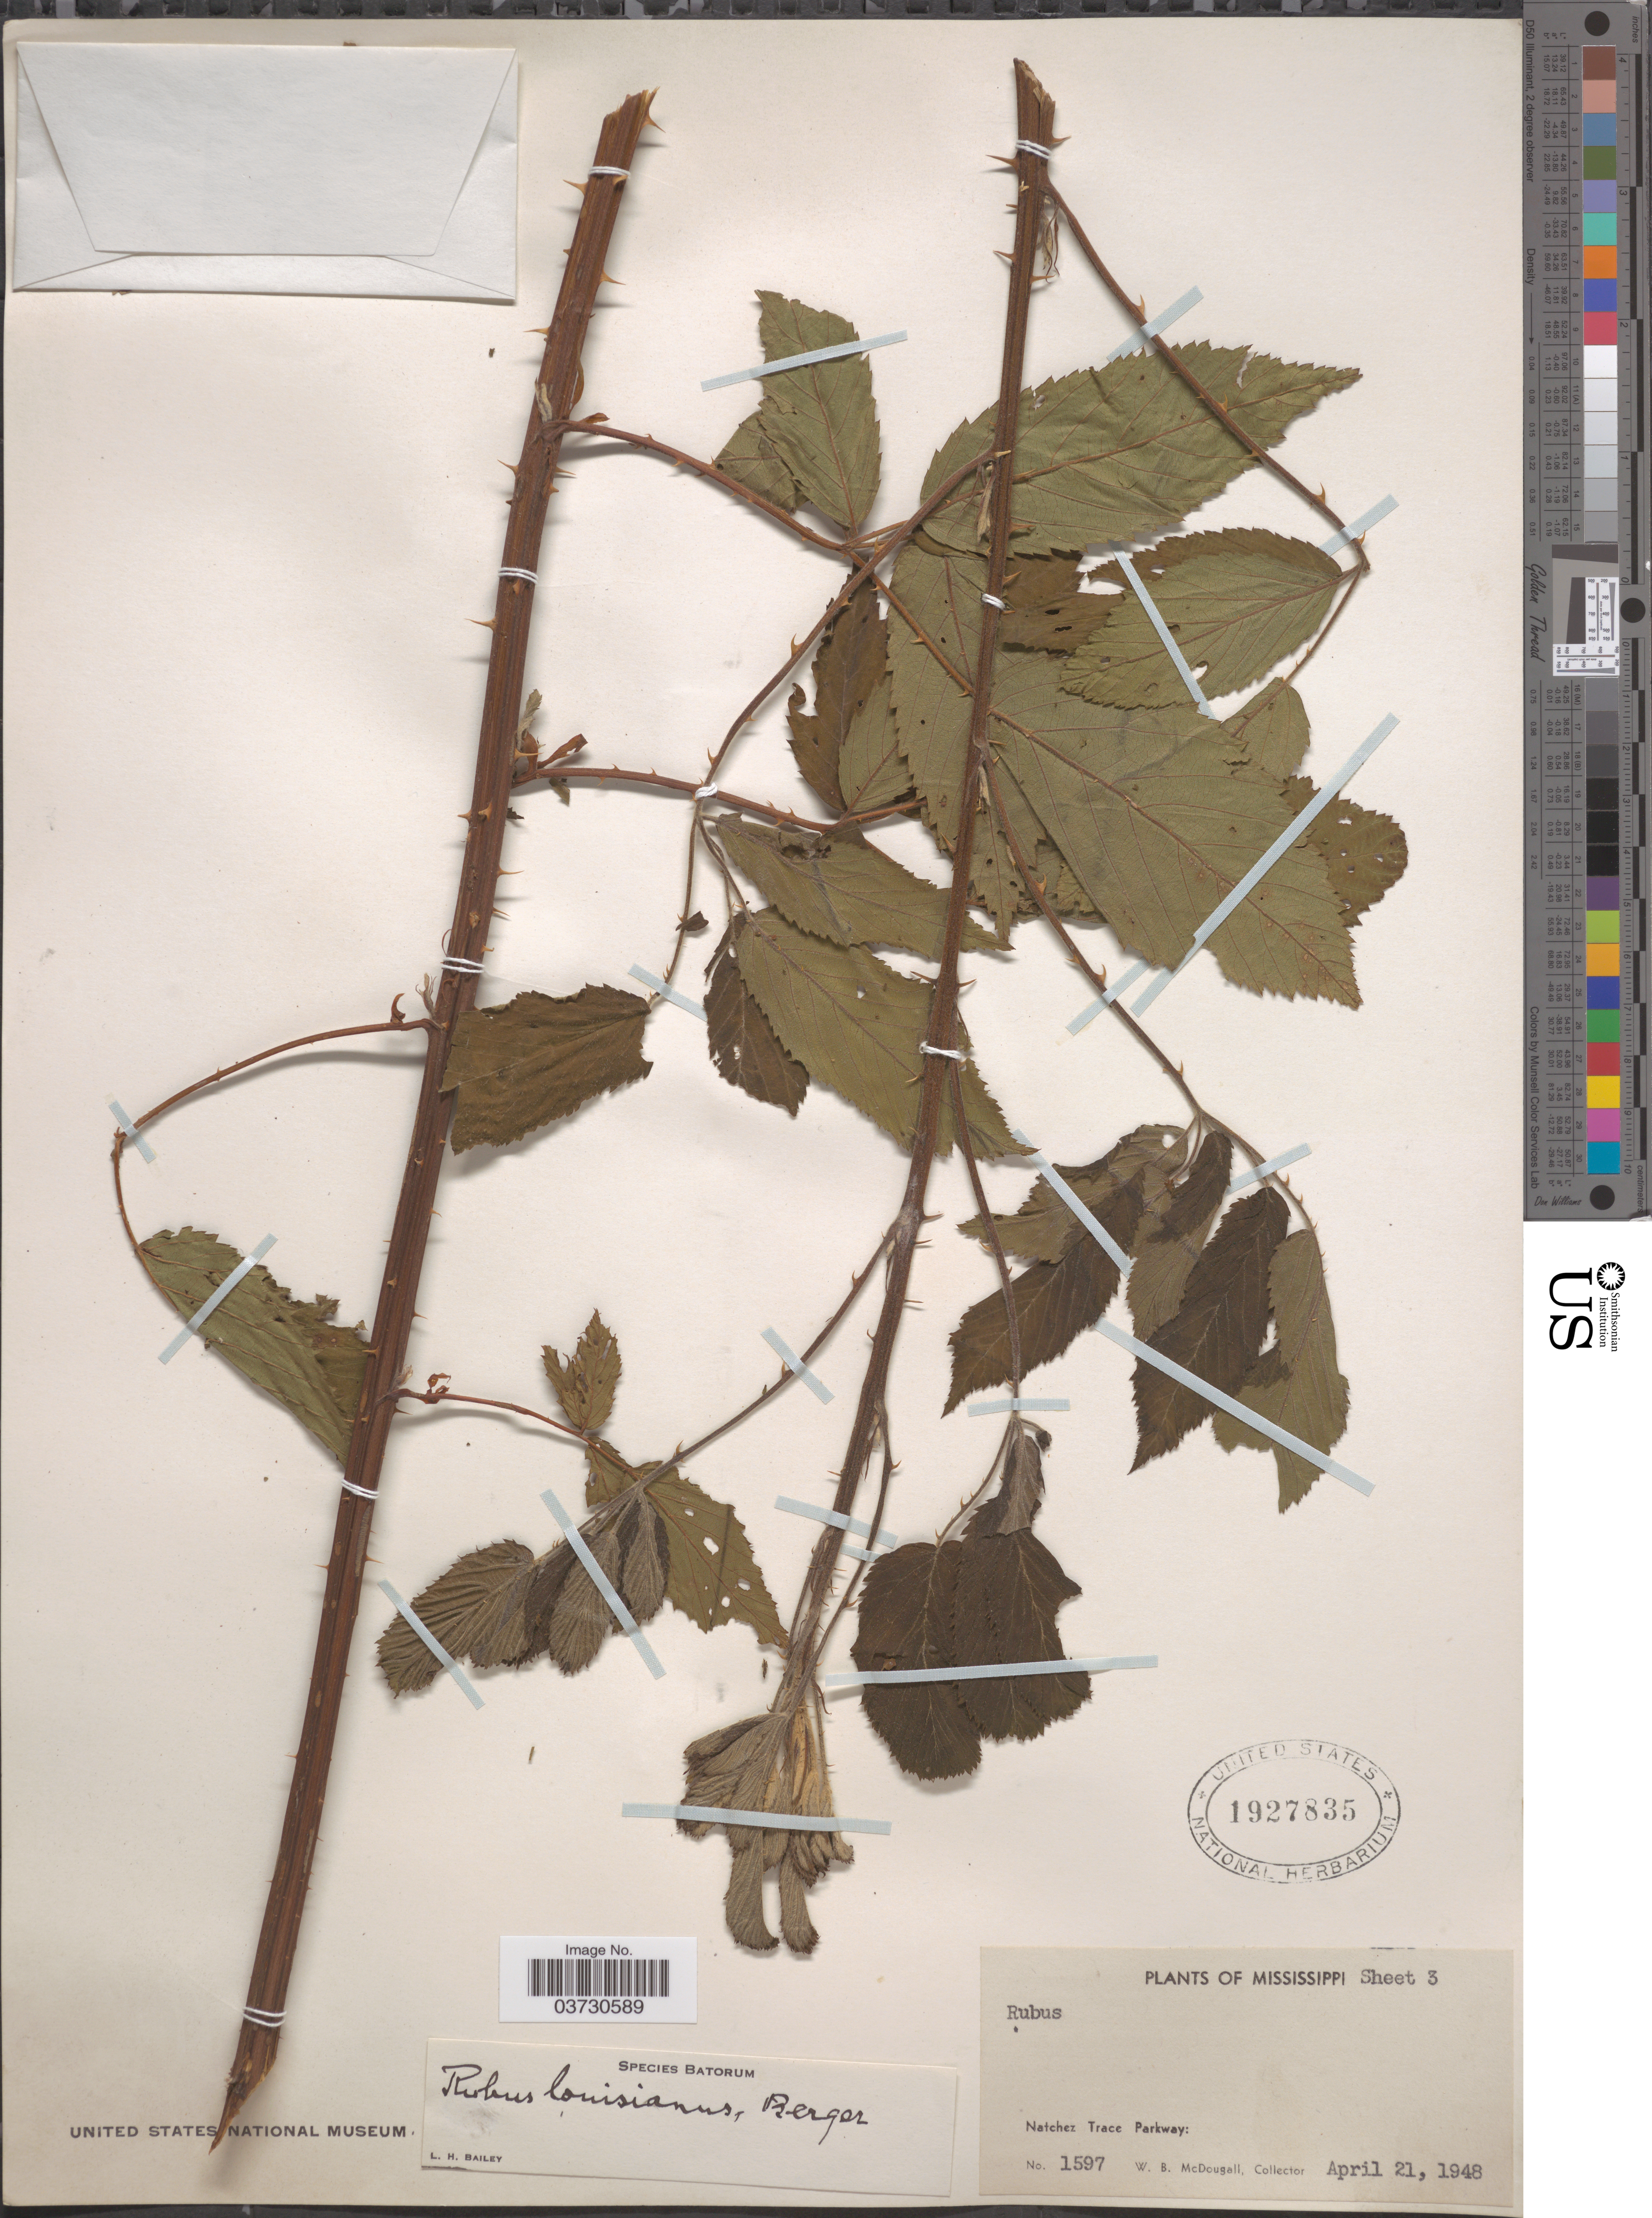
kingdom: Plantae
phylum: Tracheophyta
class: Magnoliopsida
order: Rosales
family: Rosaceae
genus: Rubus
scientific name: Rubus louisianus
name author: A. Berger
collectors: W. B. McDougal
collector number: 1597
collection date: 1948-04-21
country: United States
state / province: Mississippi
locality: Natchez Trace Parkway.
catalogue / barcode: US 1927835